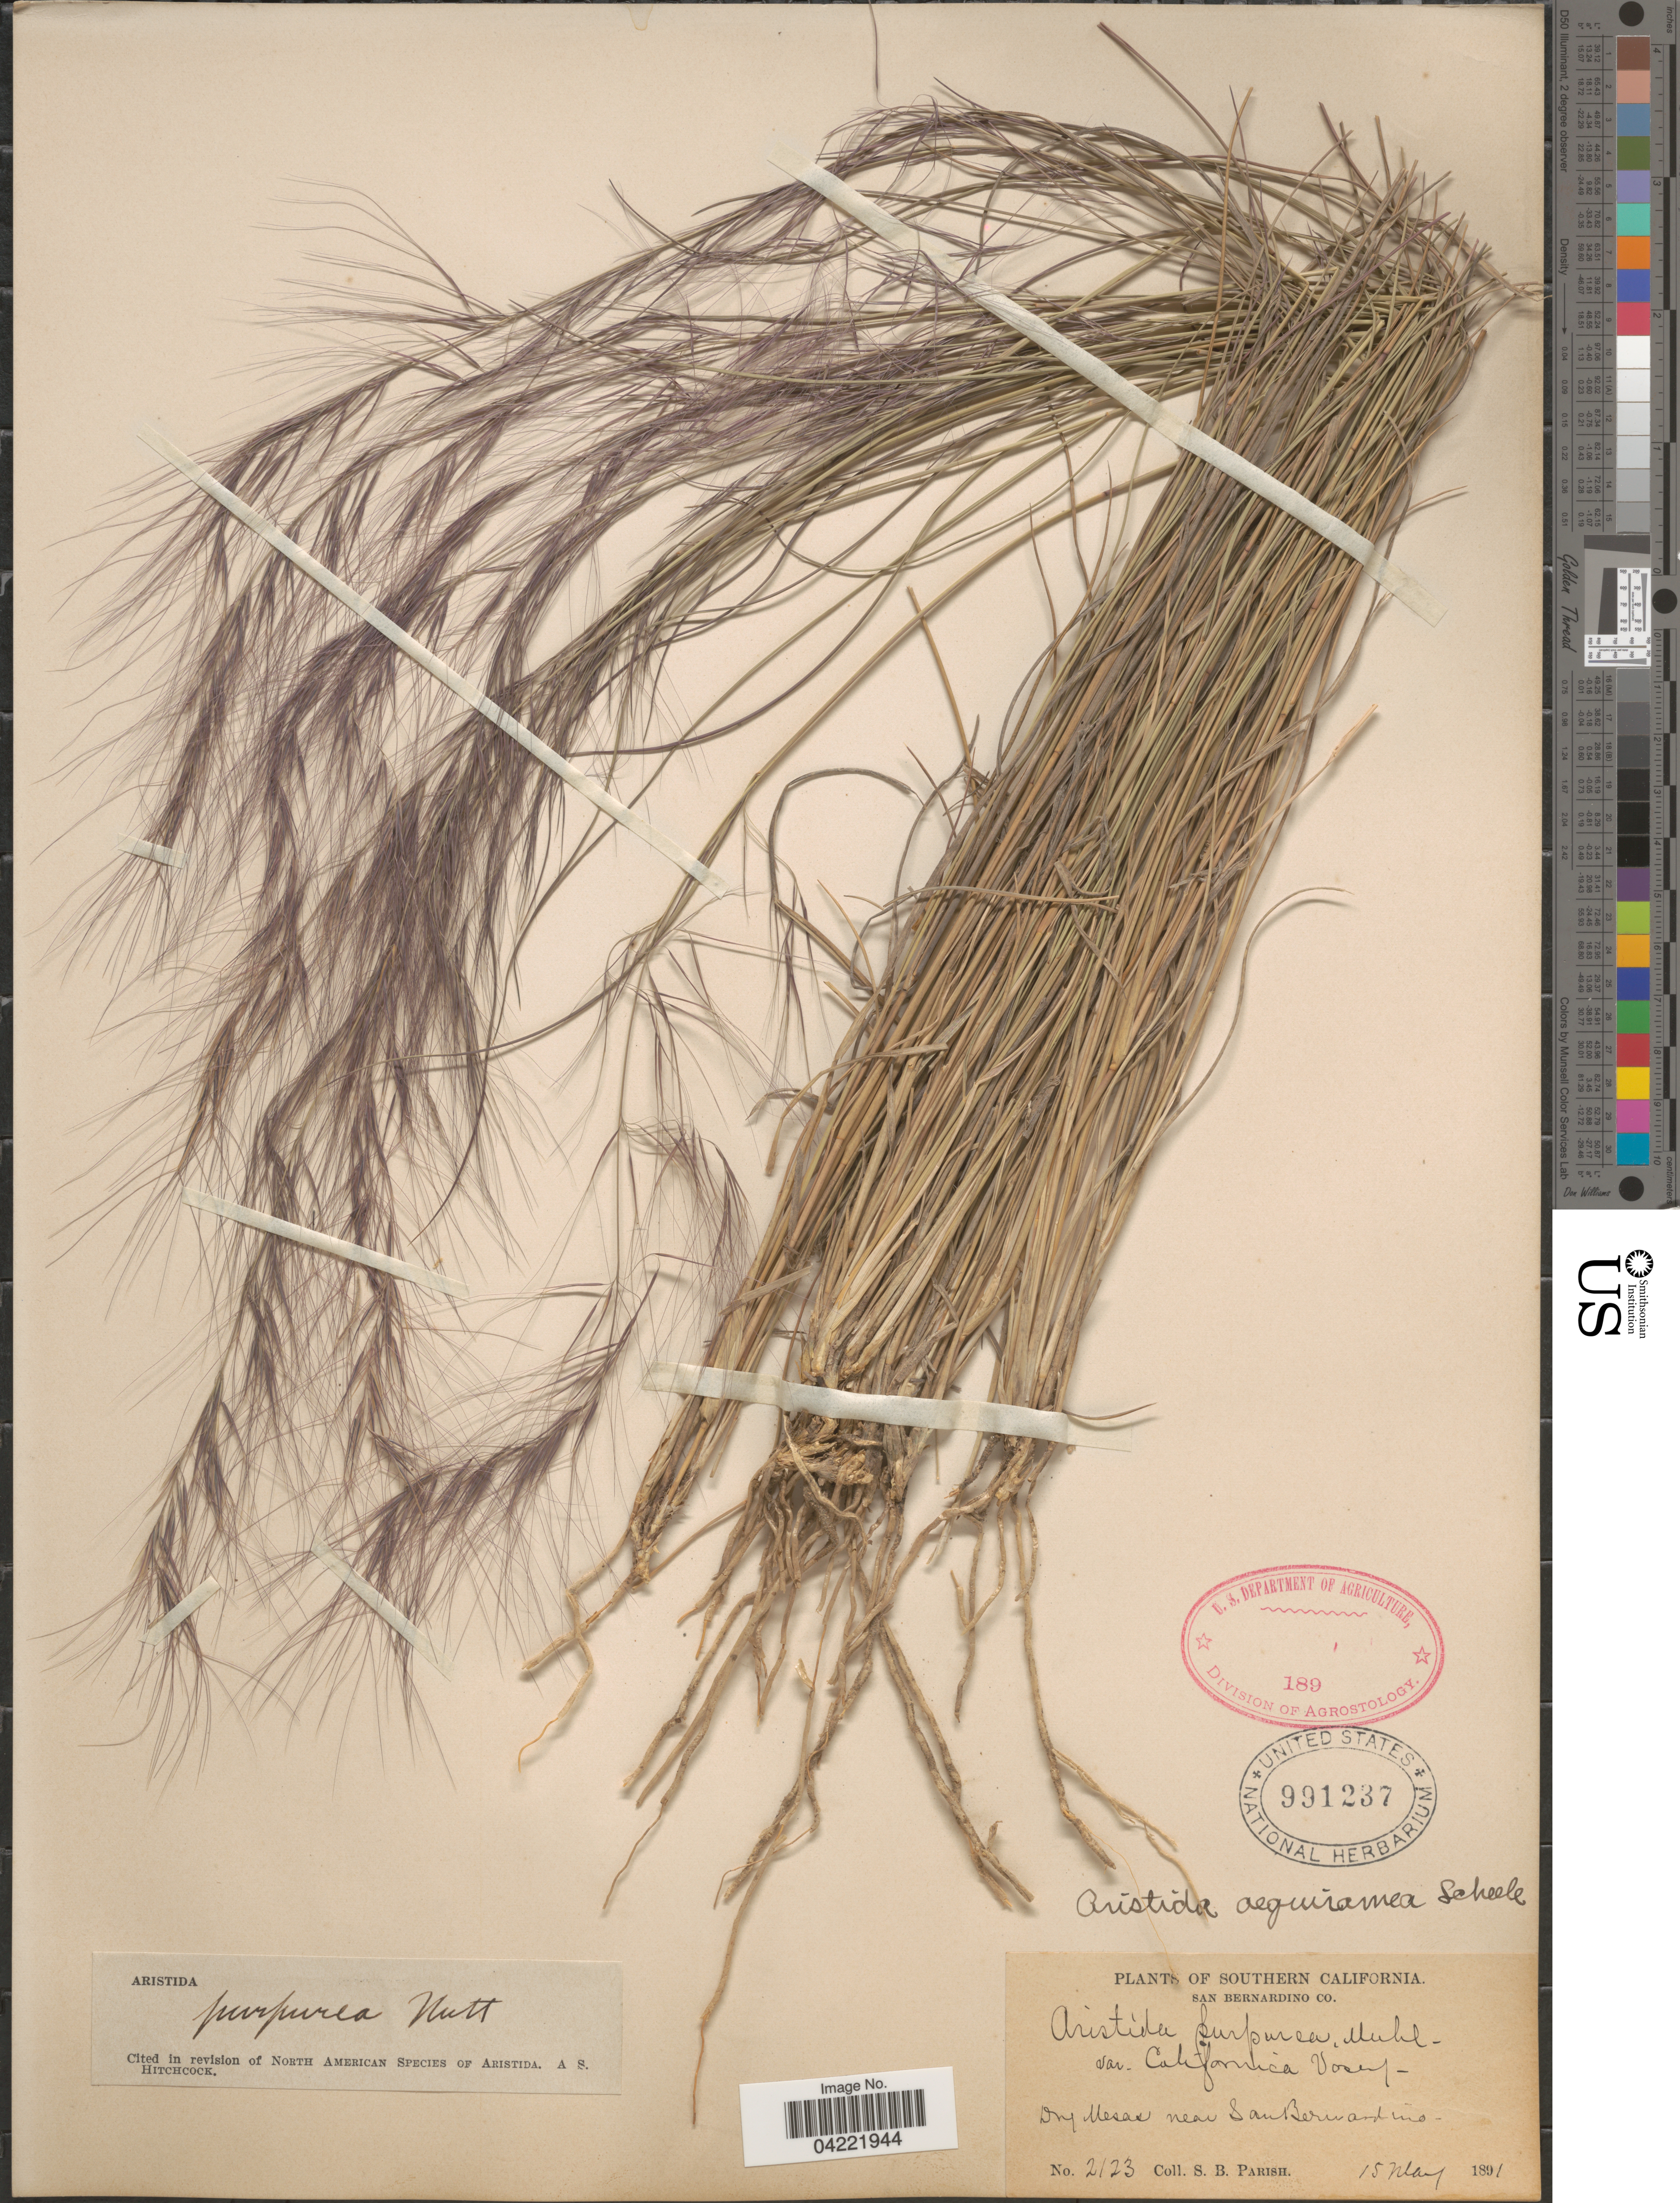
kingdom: Plantae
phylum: Tracheophyta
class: Liliopsida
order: Poales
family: Poaceae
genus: Aristida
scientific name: Aristida purpurea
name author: Nutt.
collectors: S. B. Parish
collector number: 2123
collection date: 1891-05-15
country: United States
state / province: California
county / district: San Bernardino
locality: Southern California. Dry mesas near San Bernardino.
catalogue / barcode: US 991237